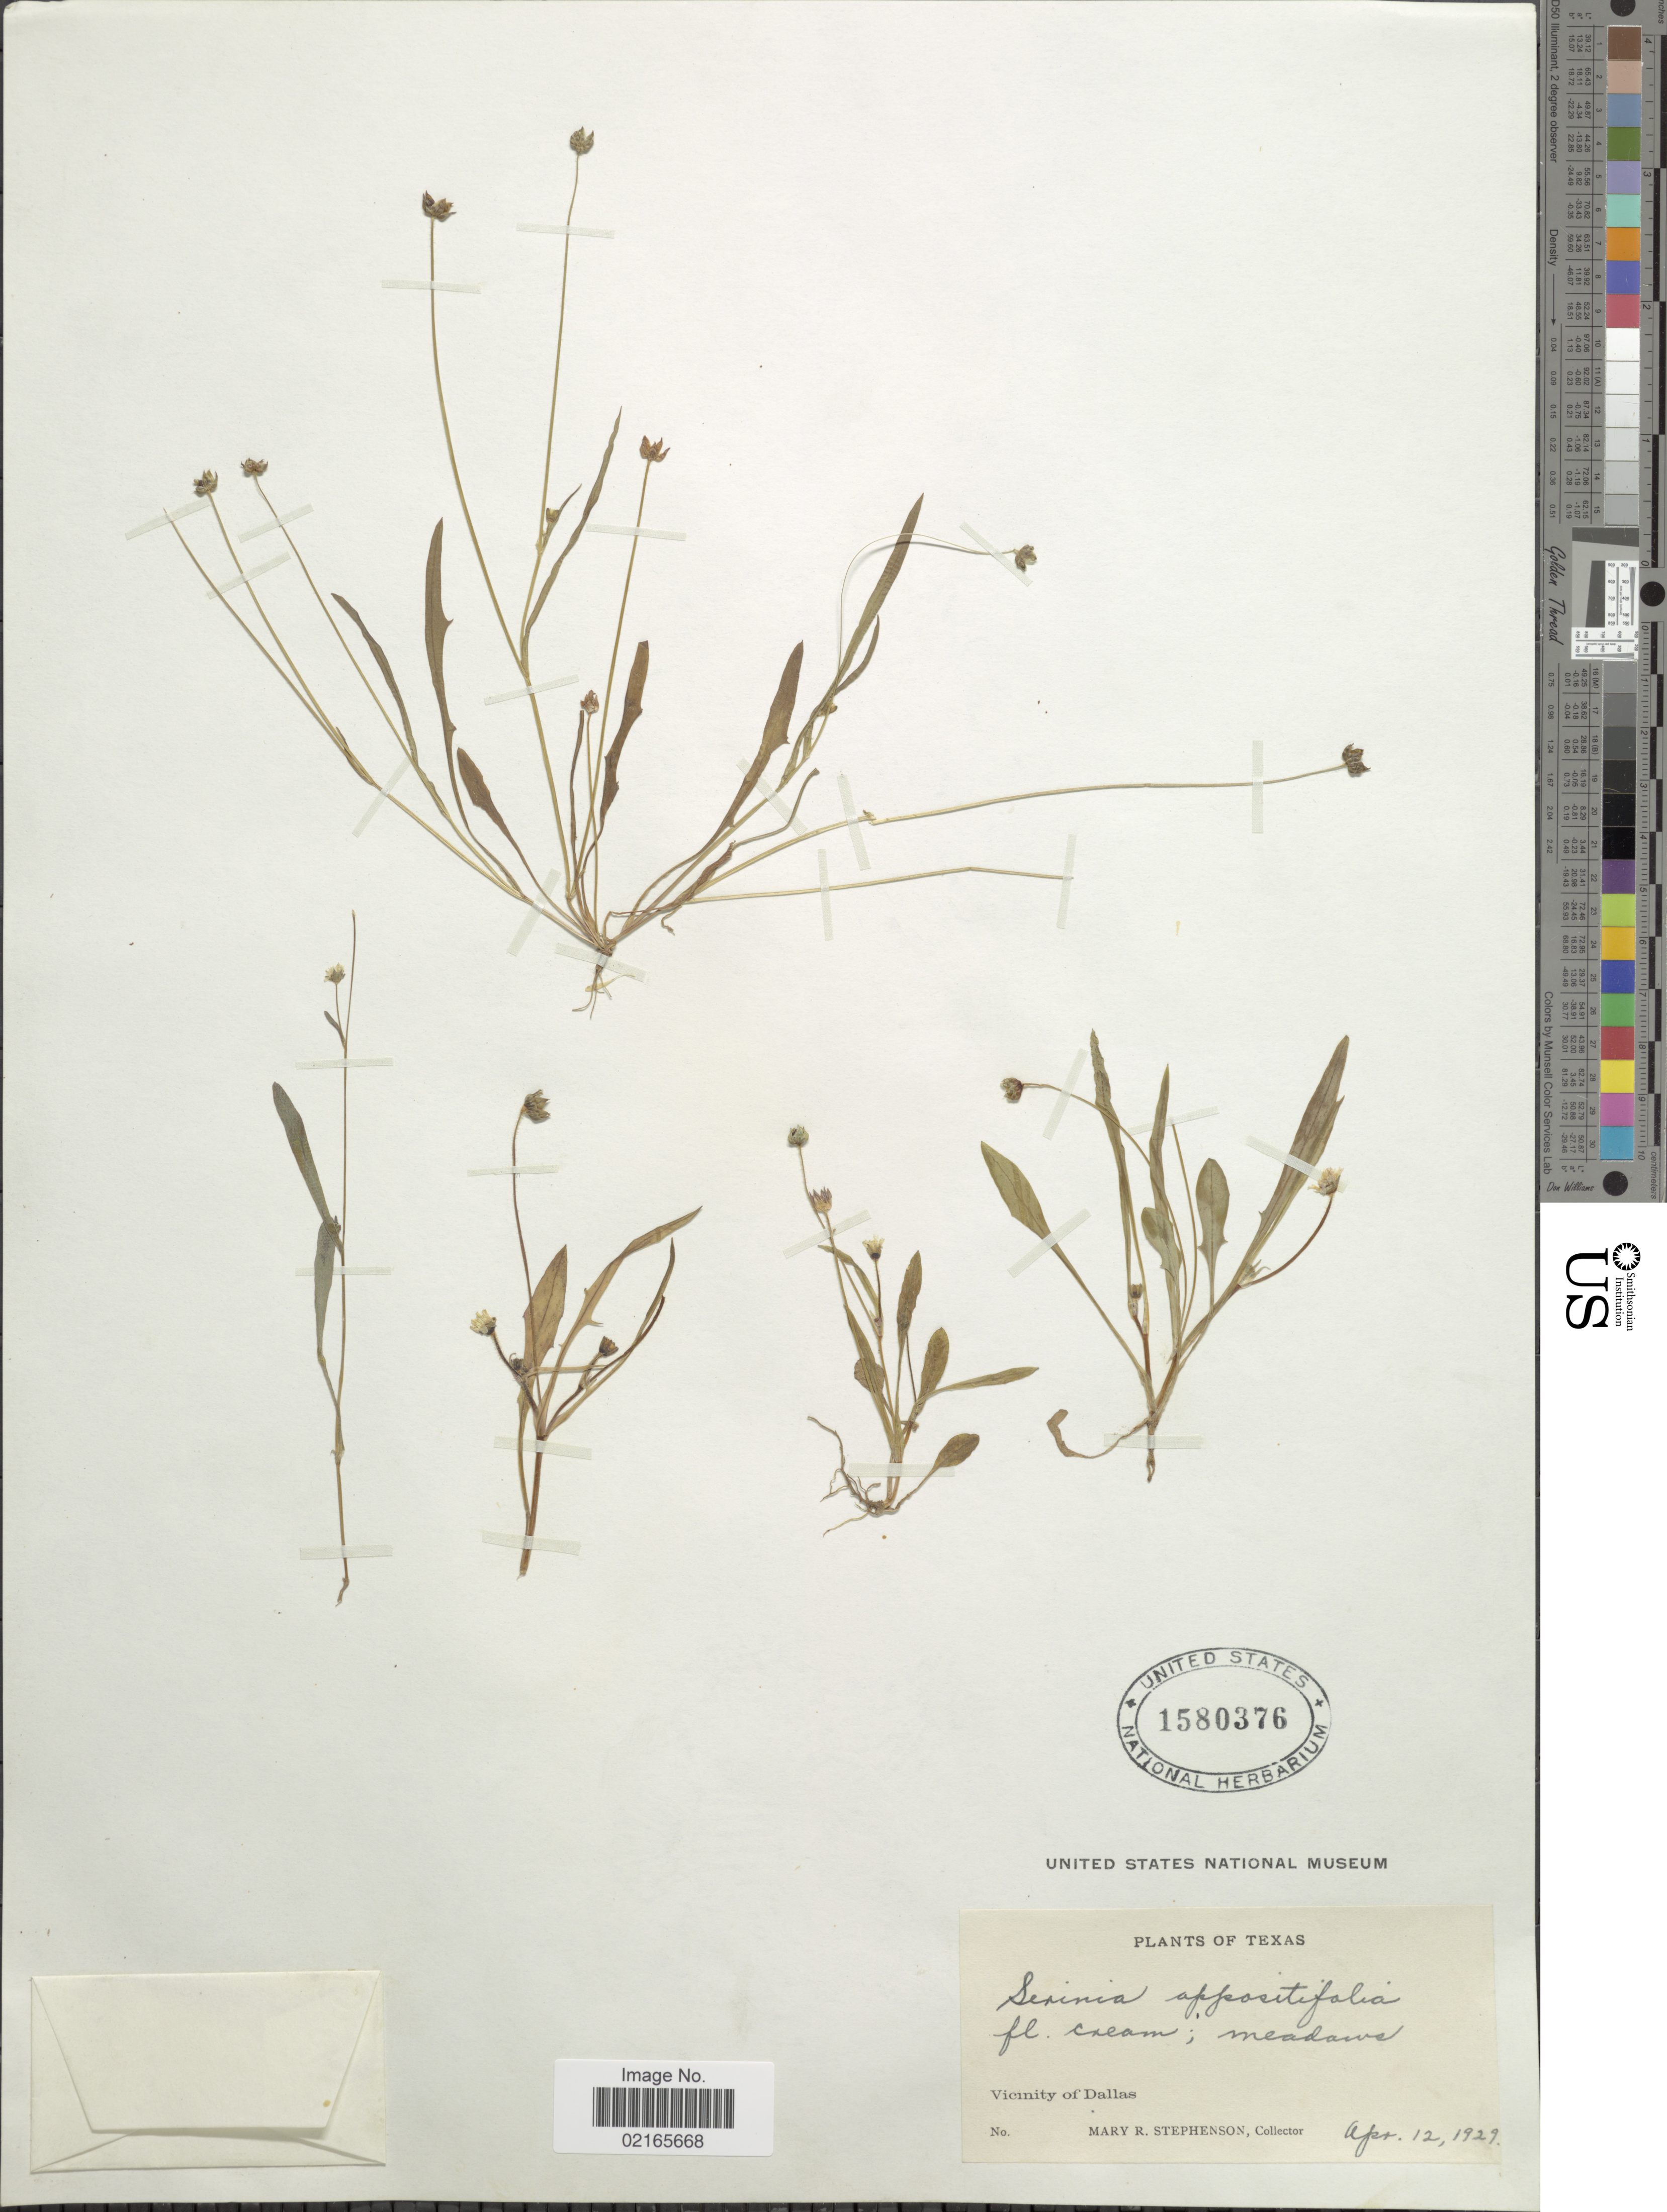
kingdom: Plantae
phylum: Tracheophyta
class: Magnoliopsida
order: Asterales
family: Asteraceae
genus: Krigia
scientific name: Krigia oppositifolia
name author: Raf.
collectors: M. Stephenson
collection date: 1929-04-12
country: United States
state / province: Texas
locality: Meadows, Vicinity of Dallas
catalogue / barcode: US 1580376